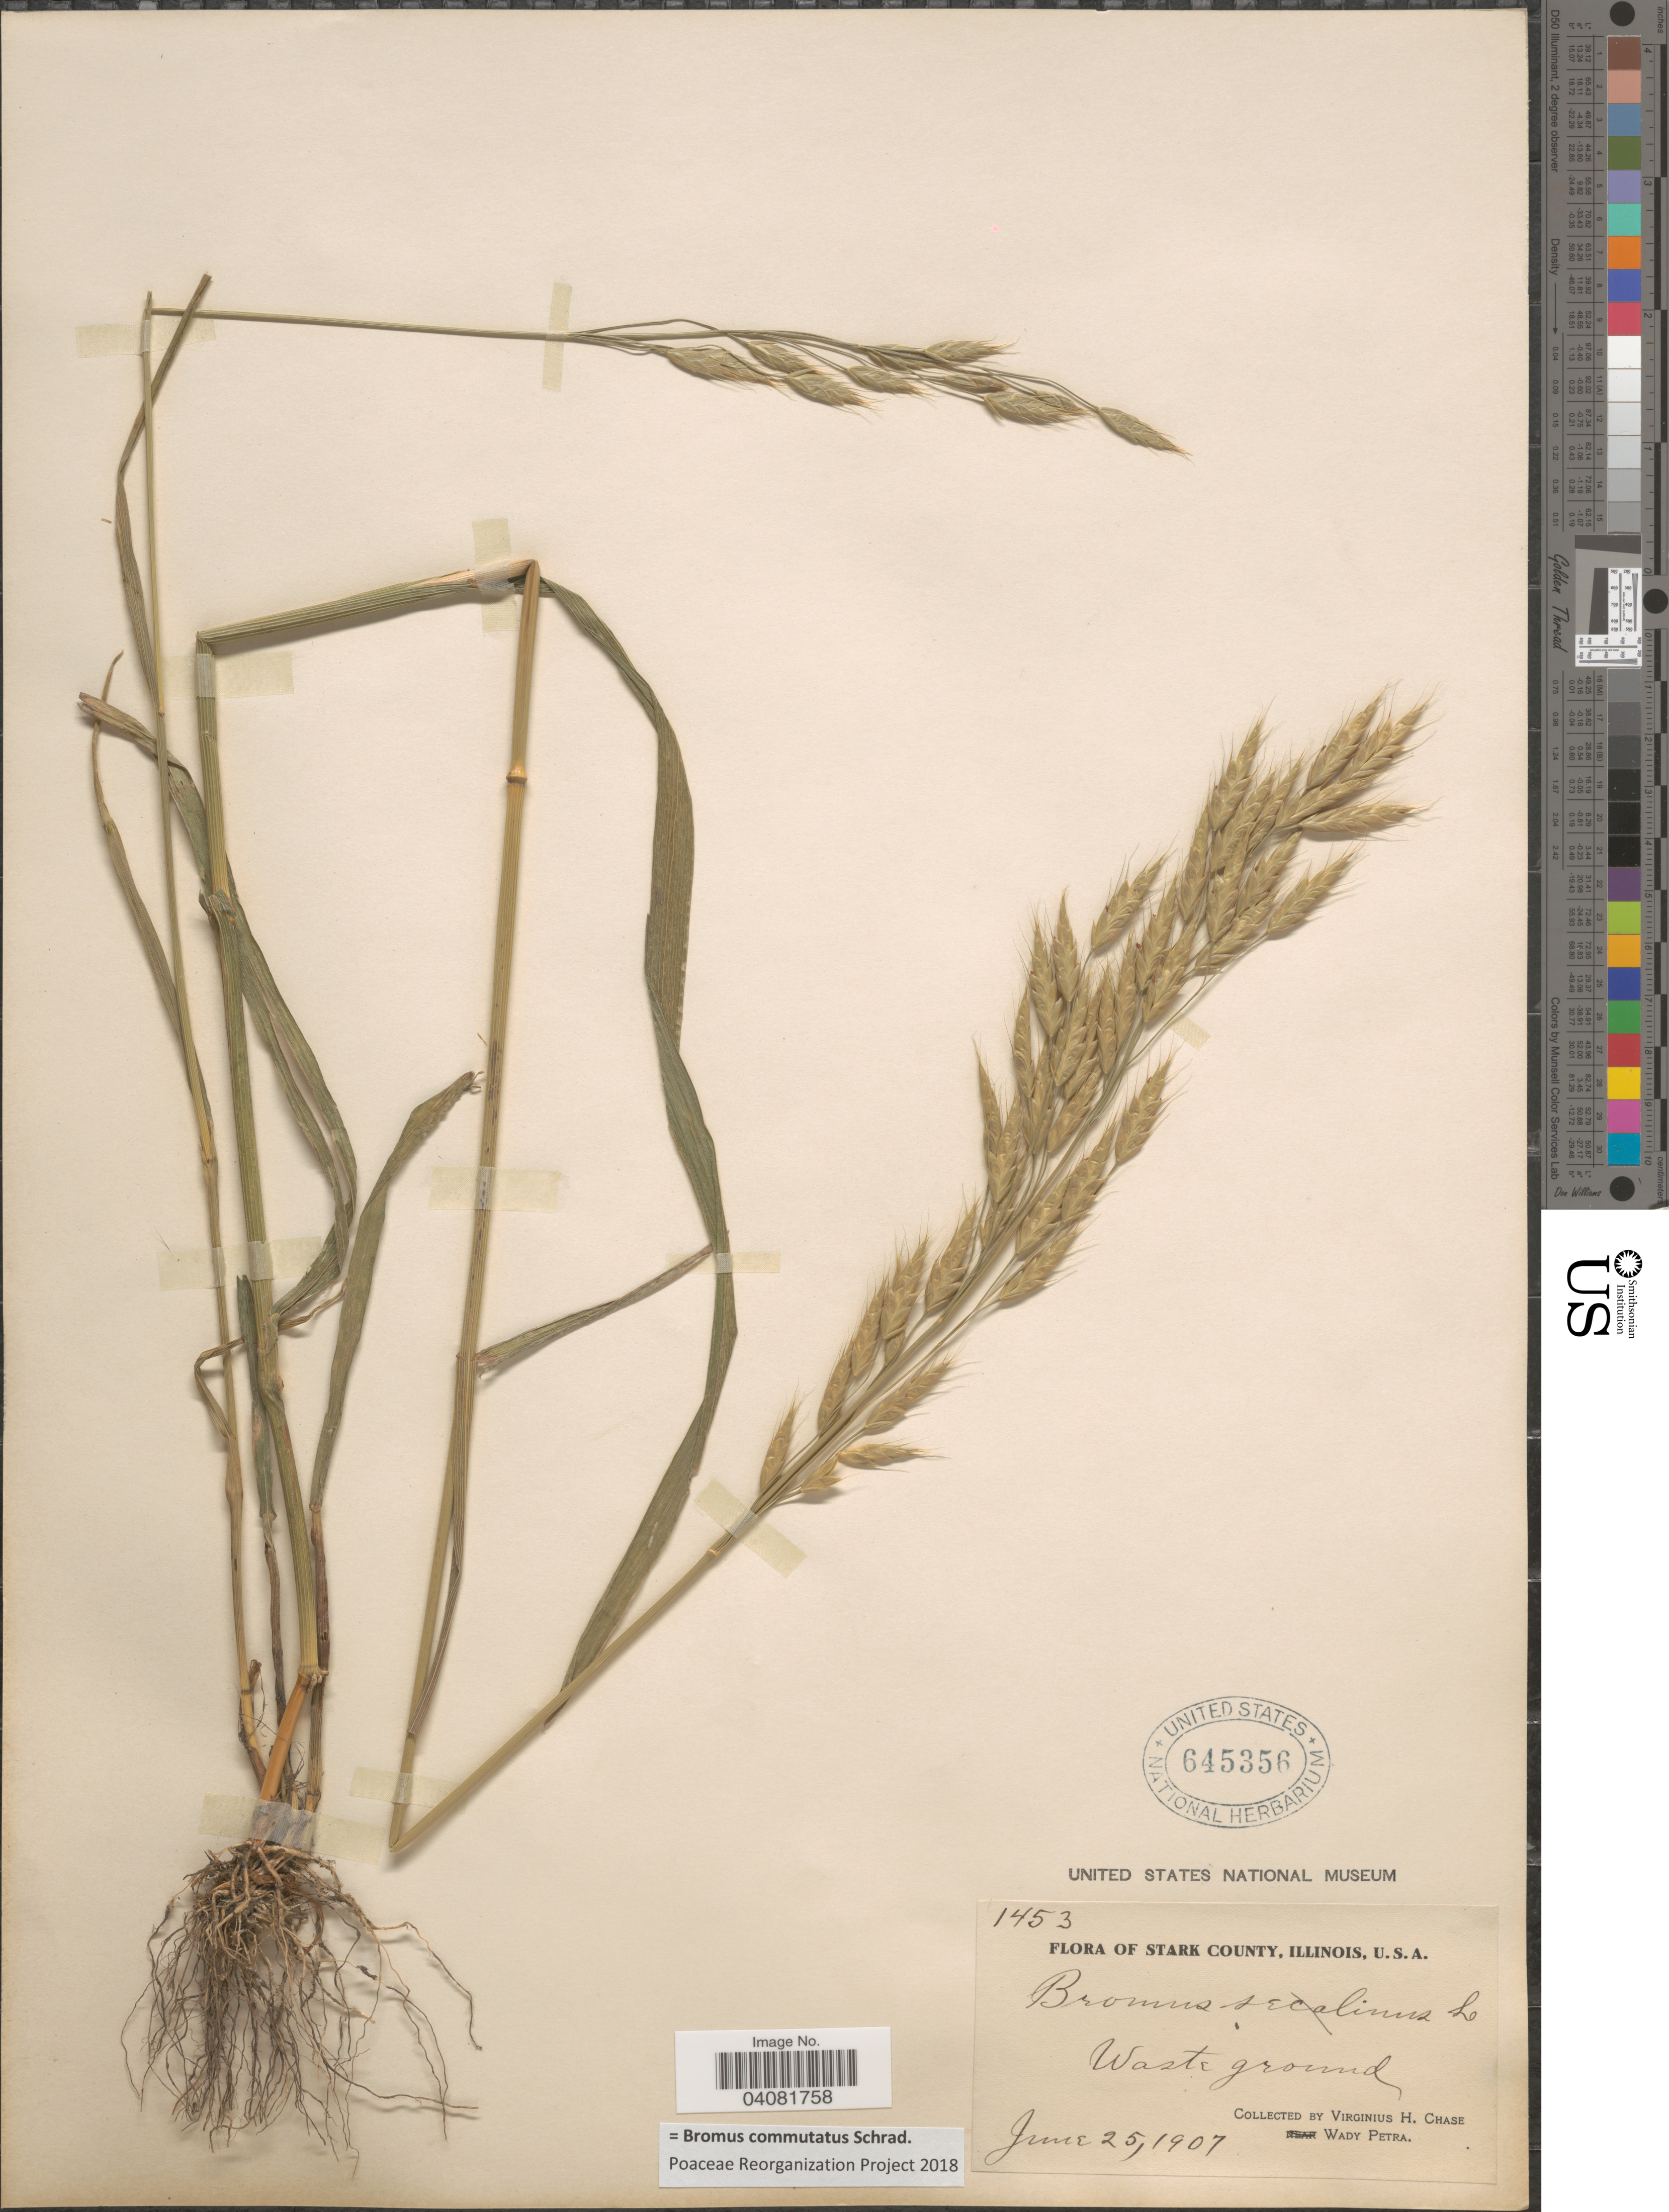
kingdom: Plantae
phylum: Tracheophyta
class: Liliopsida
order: Poales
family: Poaceae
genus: Bromus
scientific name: Bromus commutatus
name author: Schrad.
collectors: V. H. Chase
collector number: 1453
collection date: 1907-06-25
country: United States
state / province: Illinois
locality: Stark County. Waste ground. Wady Petra.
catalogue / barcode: US 645356